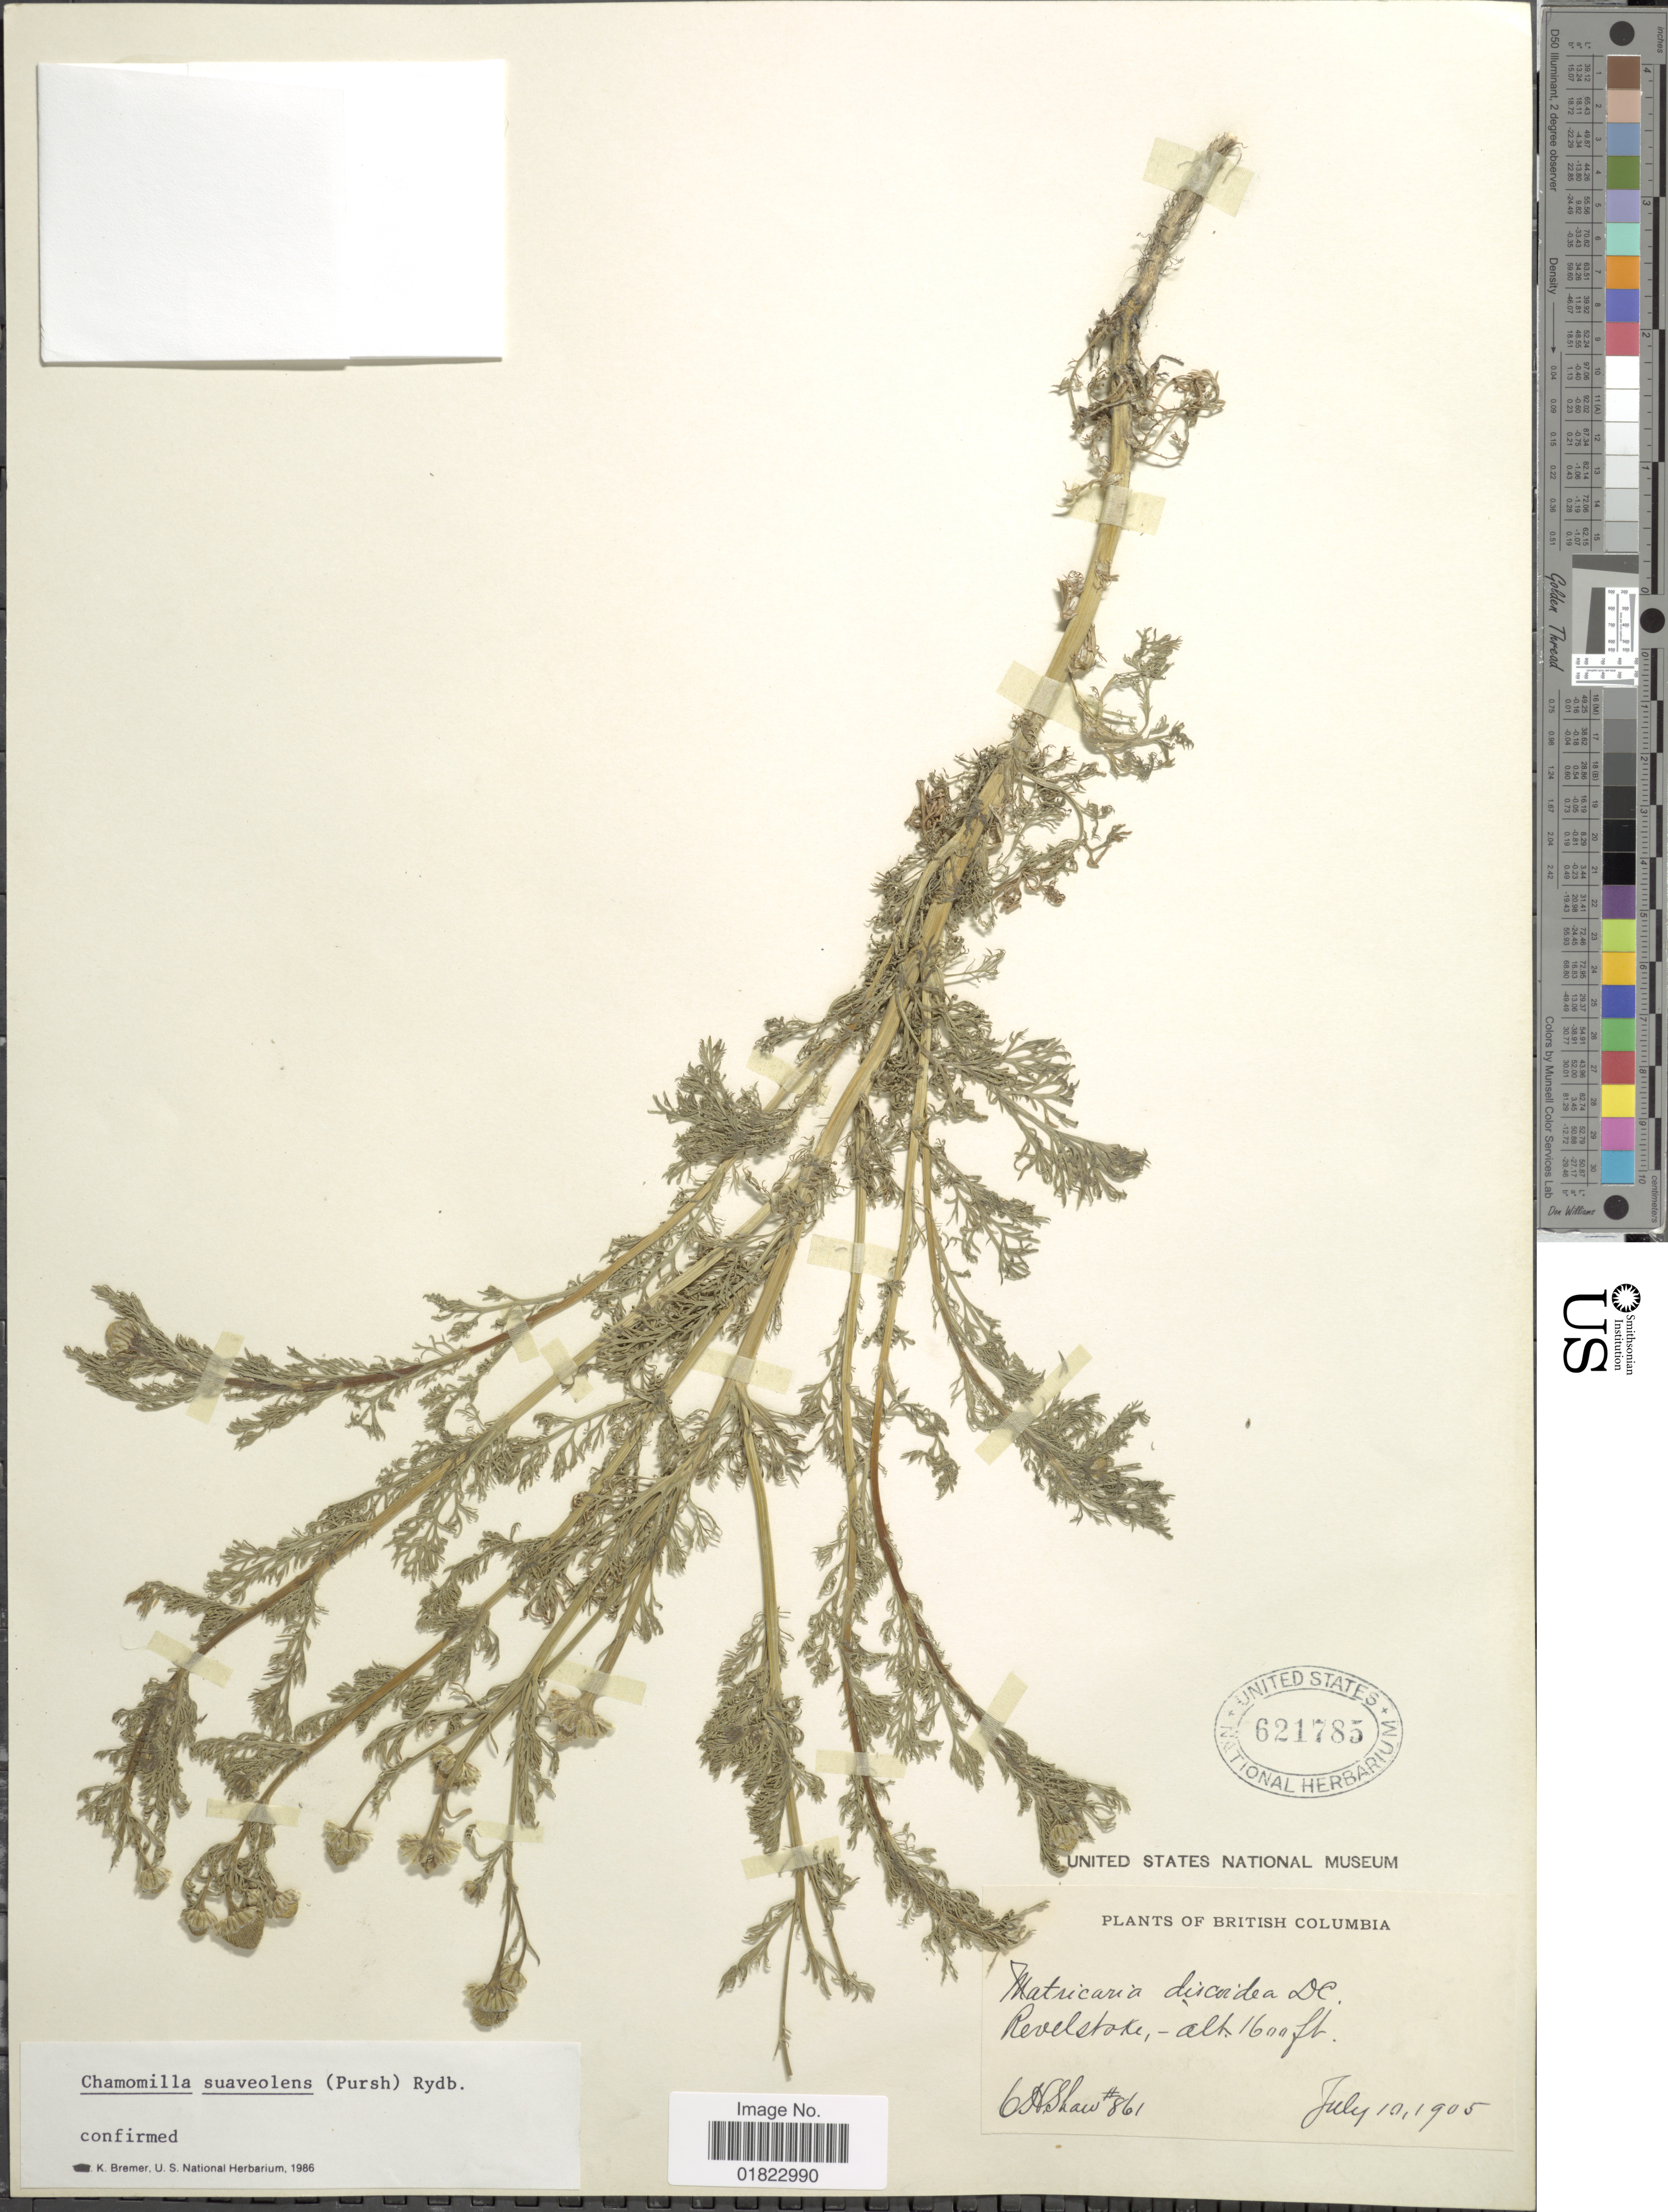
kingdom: Plantae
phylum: Tracheophyta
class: Magnoliopsida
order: Asterales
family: Asteraceae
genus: Matricaria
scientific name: Matricaria matricarioides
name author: (Less.) Porter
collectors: C. S. Shaw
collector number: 861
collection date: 1905-07-10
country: Canada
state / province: British Columbia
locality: British Columbia. Revelstoke.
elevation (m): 488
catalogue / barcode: US 621785